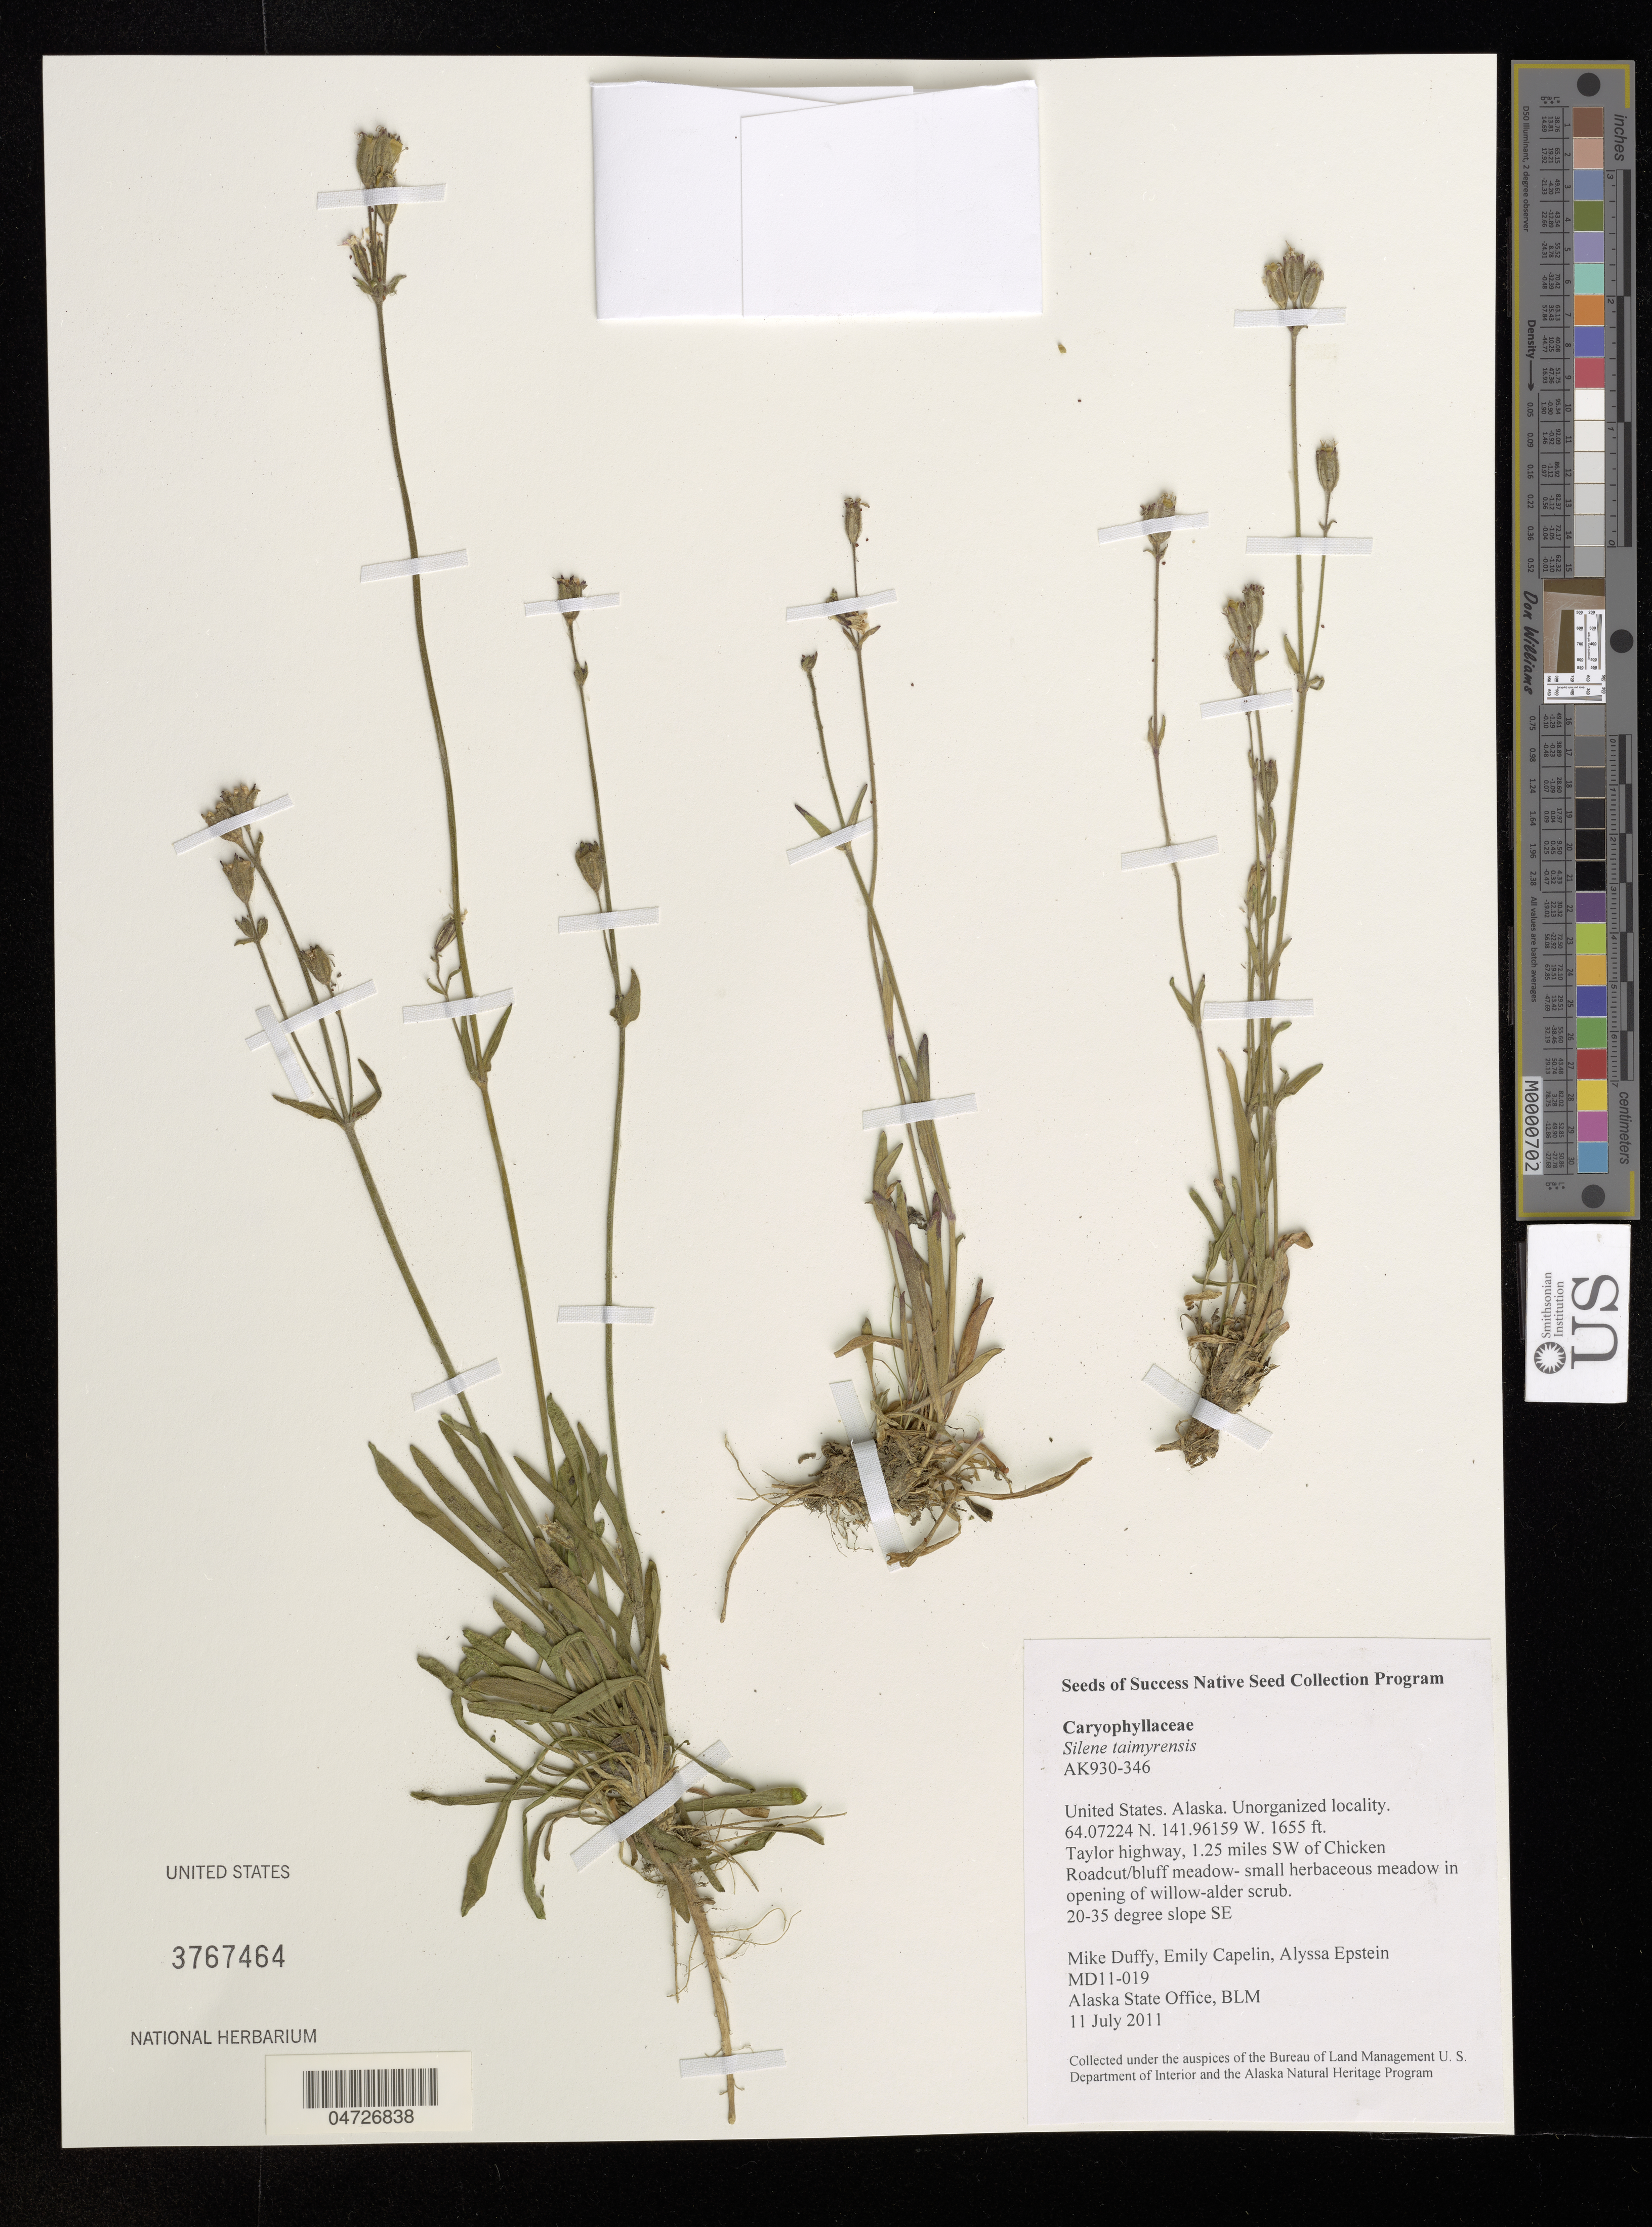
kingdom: Plantae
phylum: Tracheophyta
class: Magnoliopsida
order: Caryophyllales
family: Caryophyllaceae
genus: Silene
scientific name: Silene taimyrensis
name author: (Tolm.) Bocquet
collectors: M. Duffy, E. Capelin & A. Epstein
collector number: AK930-346 ?/ MD11-019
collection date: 2011-07-11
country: United States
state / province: Alaska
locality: Unorganized locality. ? Taylor highway, 1.25 miles SW of Chicken Roadcut/bluff meadow- small herbaceous meadow in opening of willow-alder scrub. 20-35 degree slope SE.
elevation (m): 504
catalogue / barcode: US 3767464